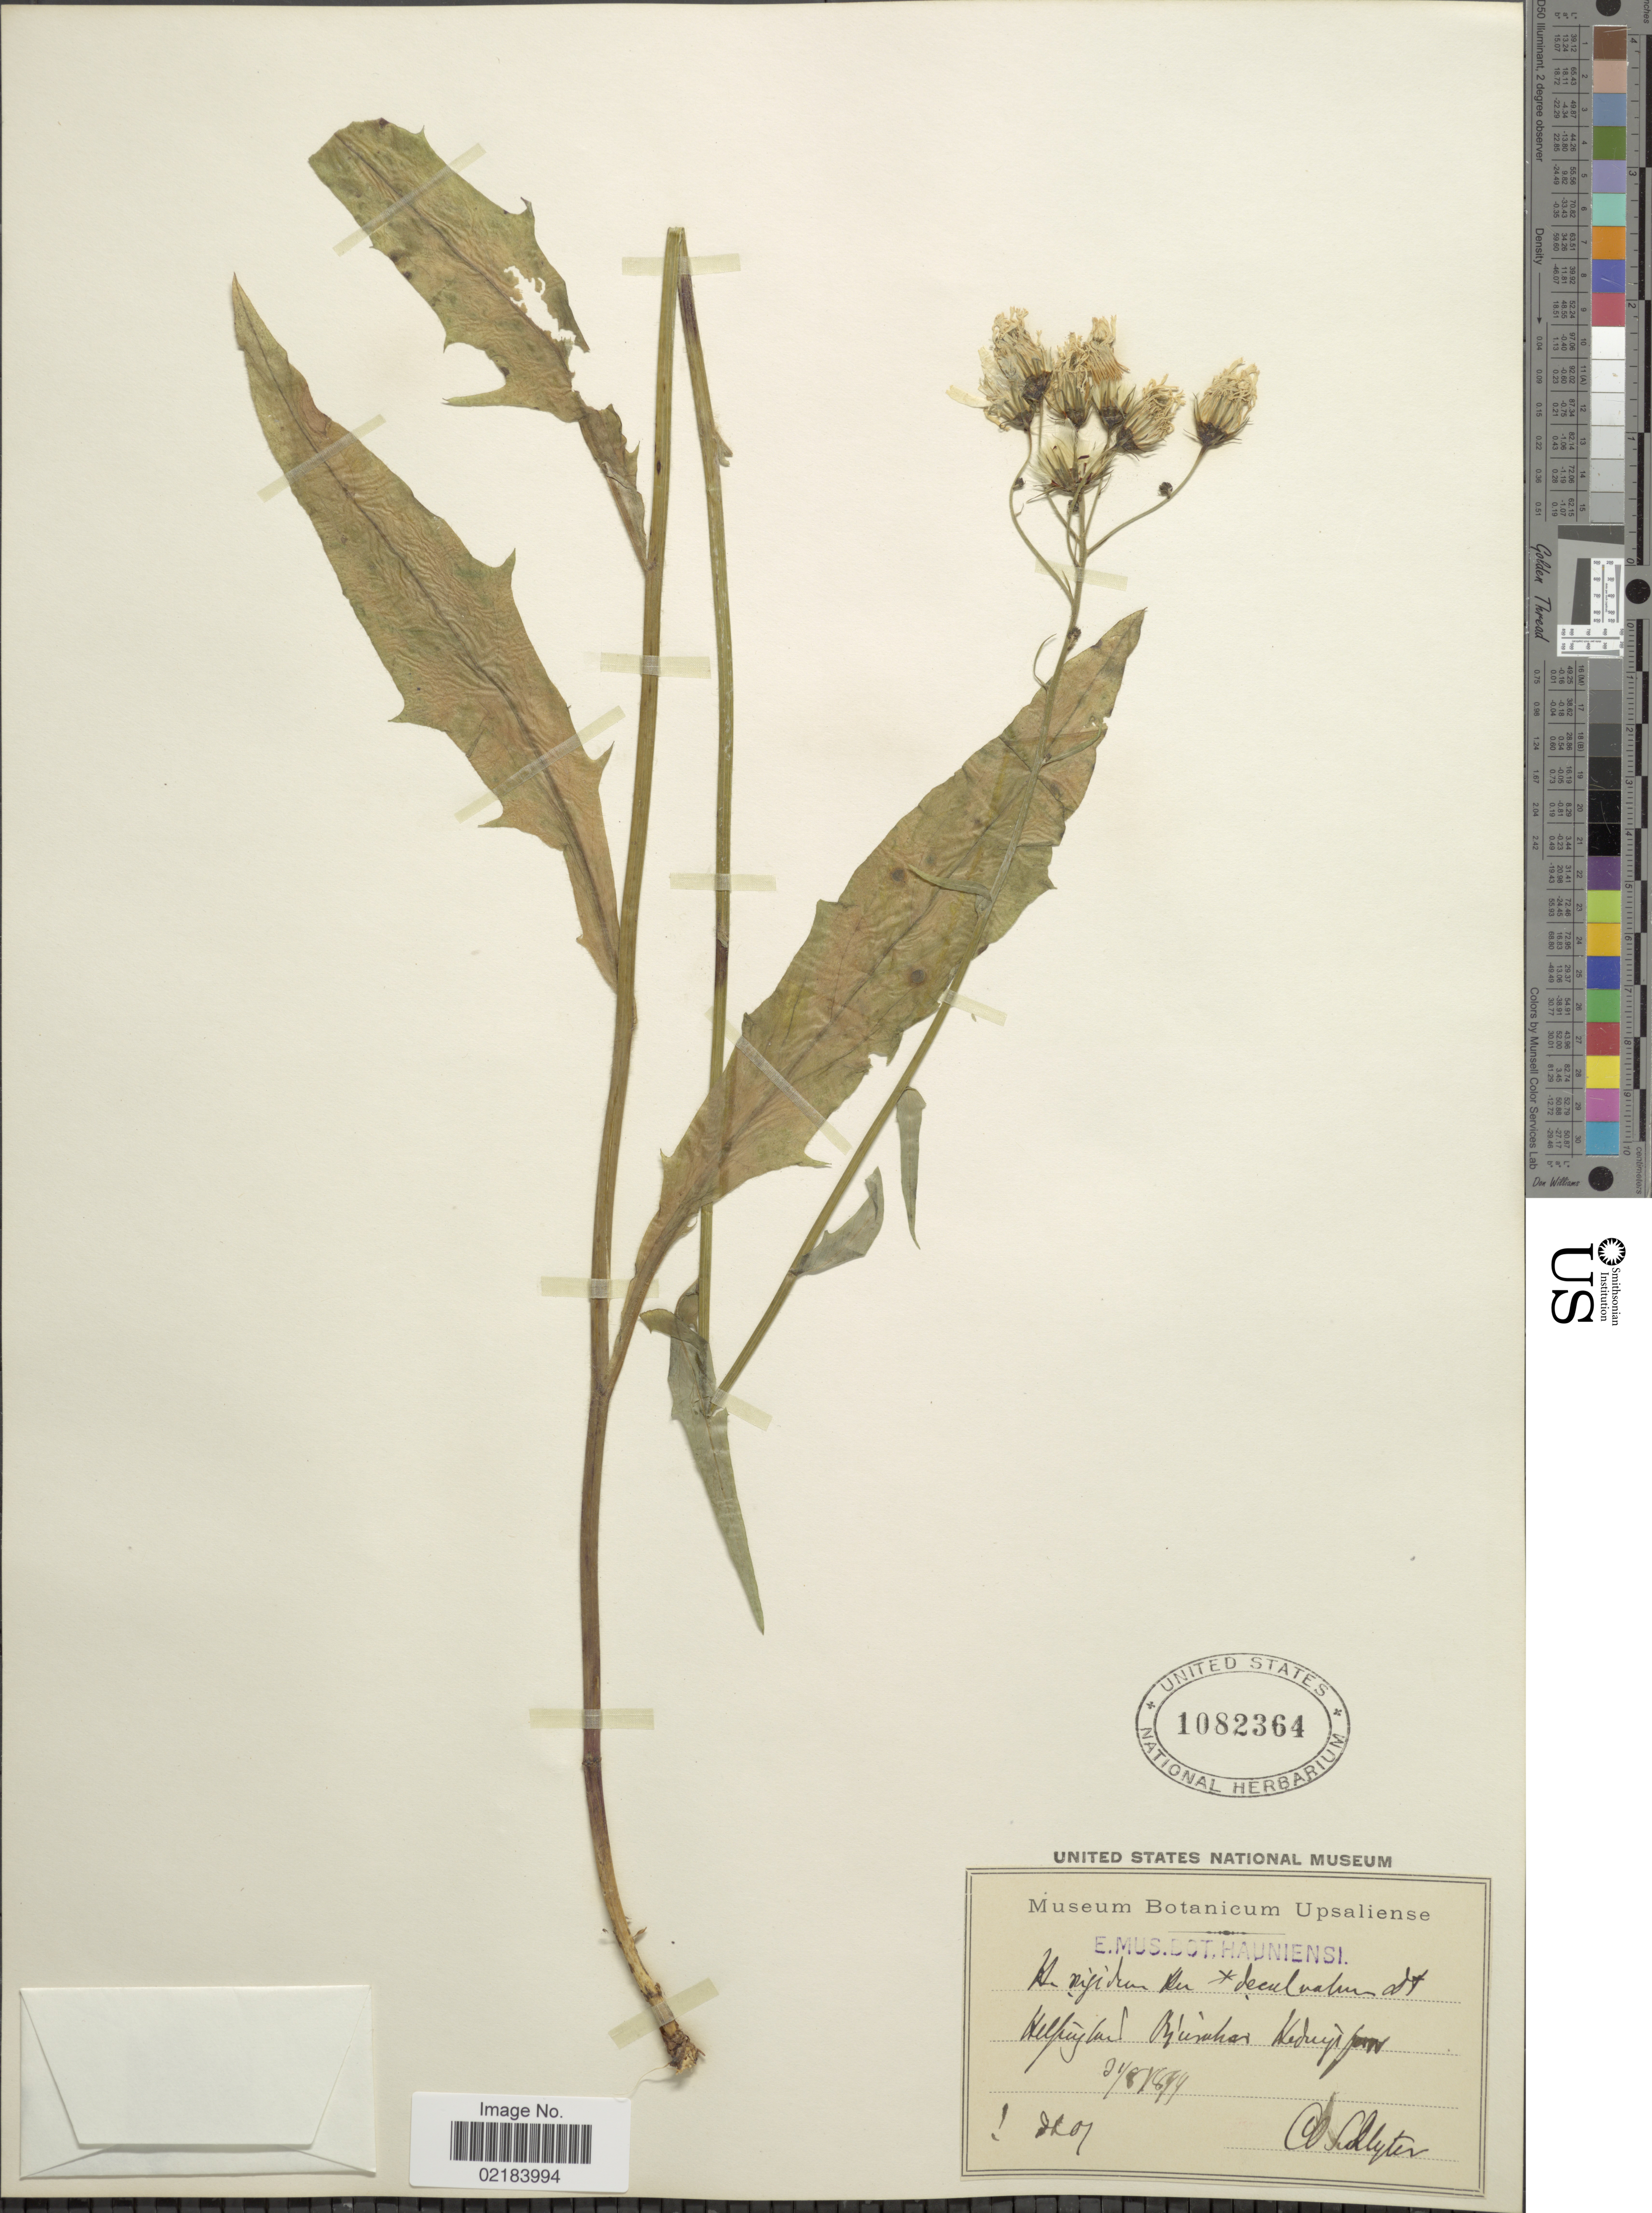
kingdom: Plantae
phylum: Tracheophyta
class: Magnoliopsida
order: Asterales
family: Asteraceae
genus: Hieracium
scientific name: Hieracium rigidum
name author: Hartm.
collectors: C. Schlyter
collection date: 1894-08-21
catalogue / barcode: US 1082364